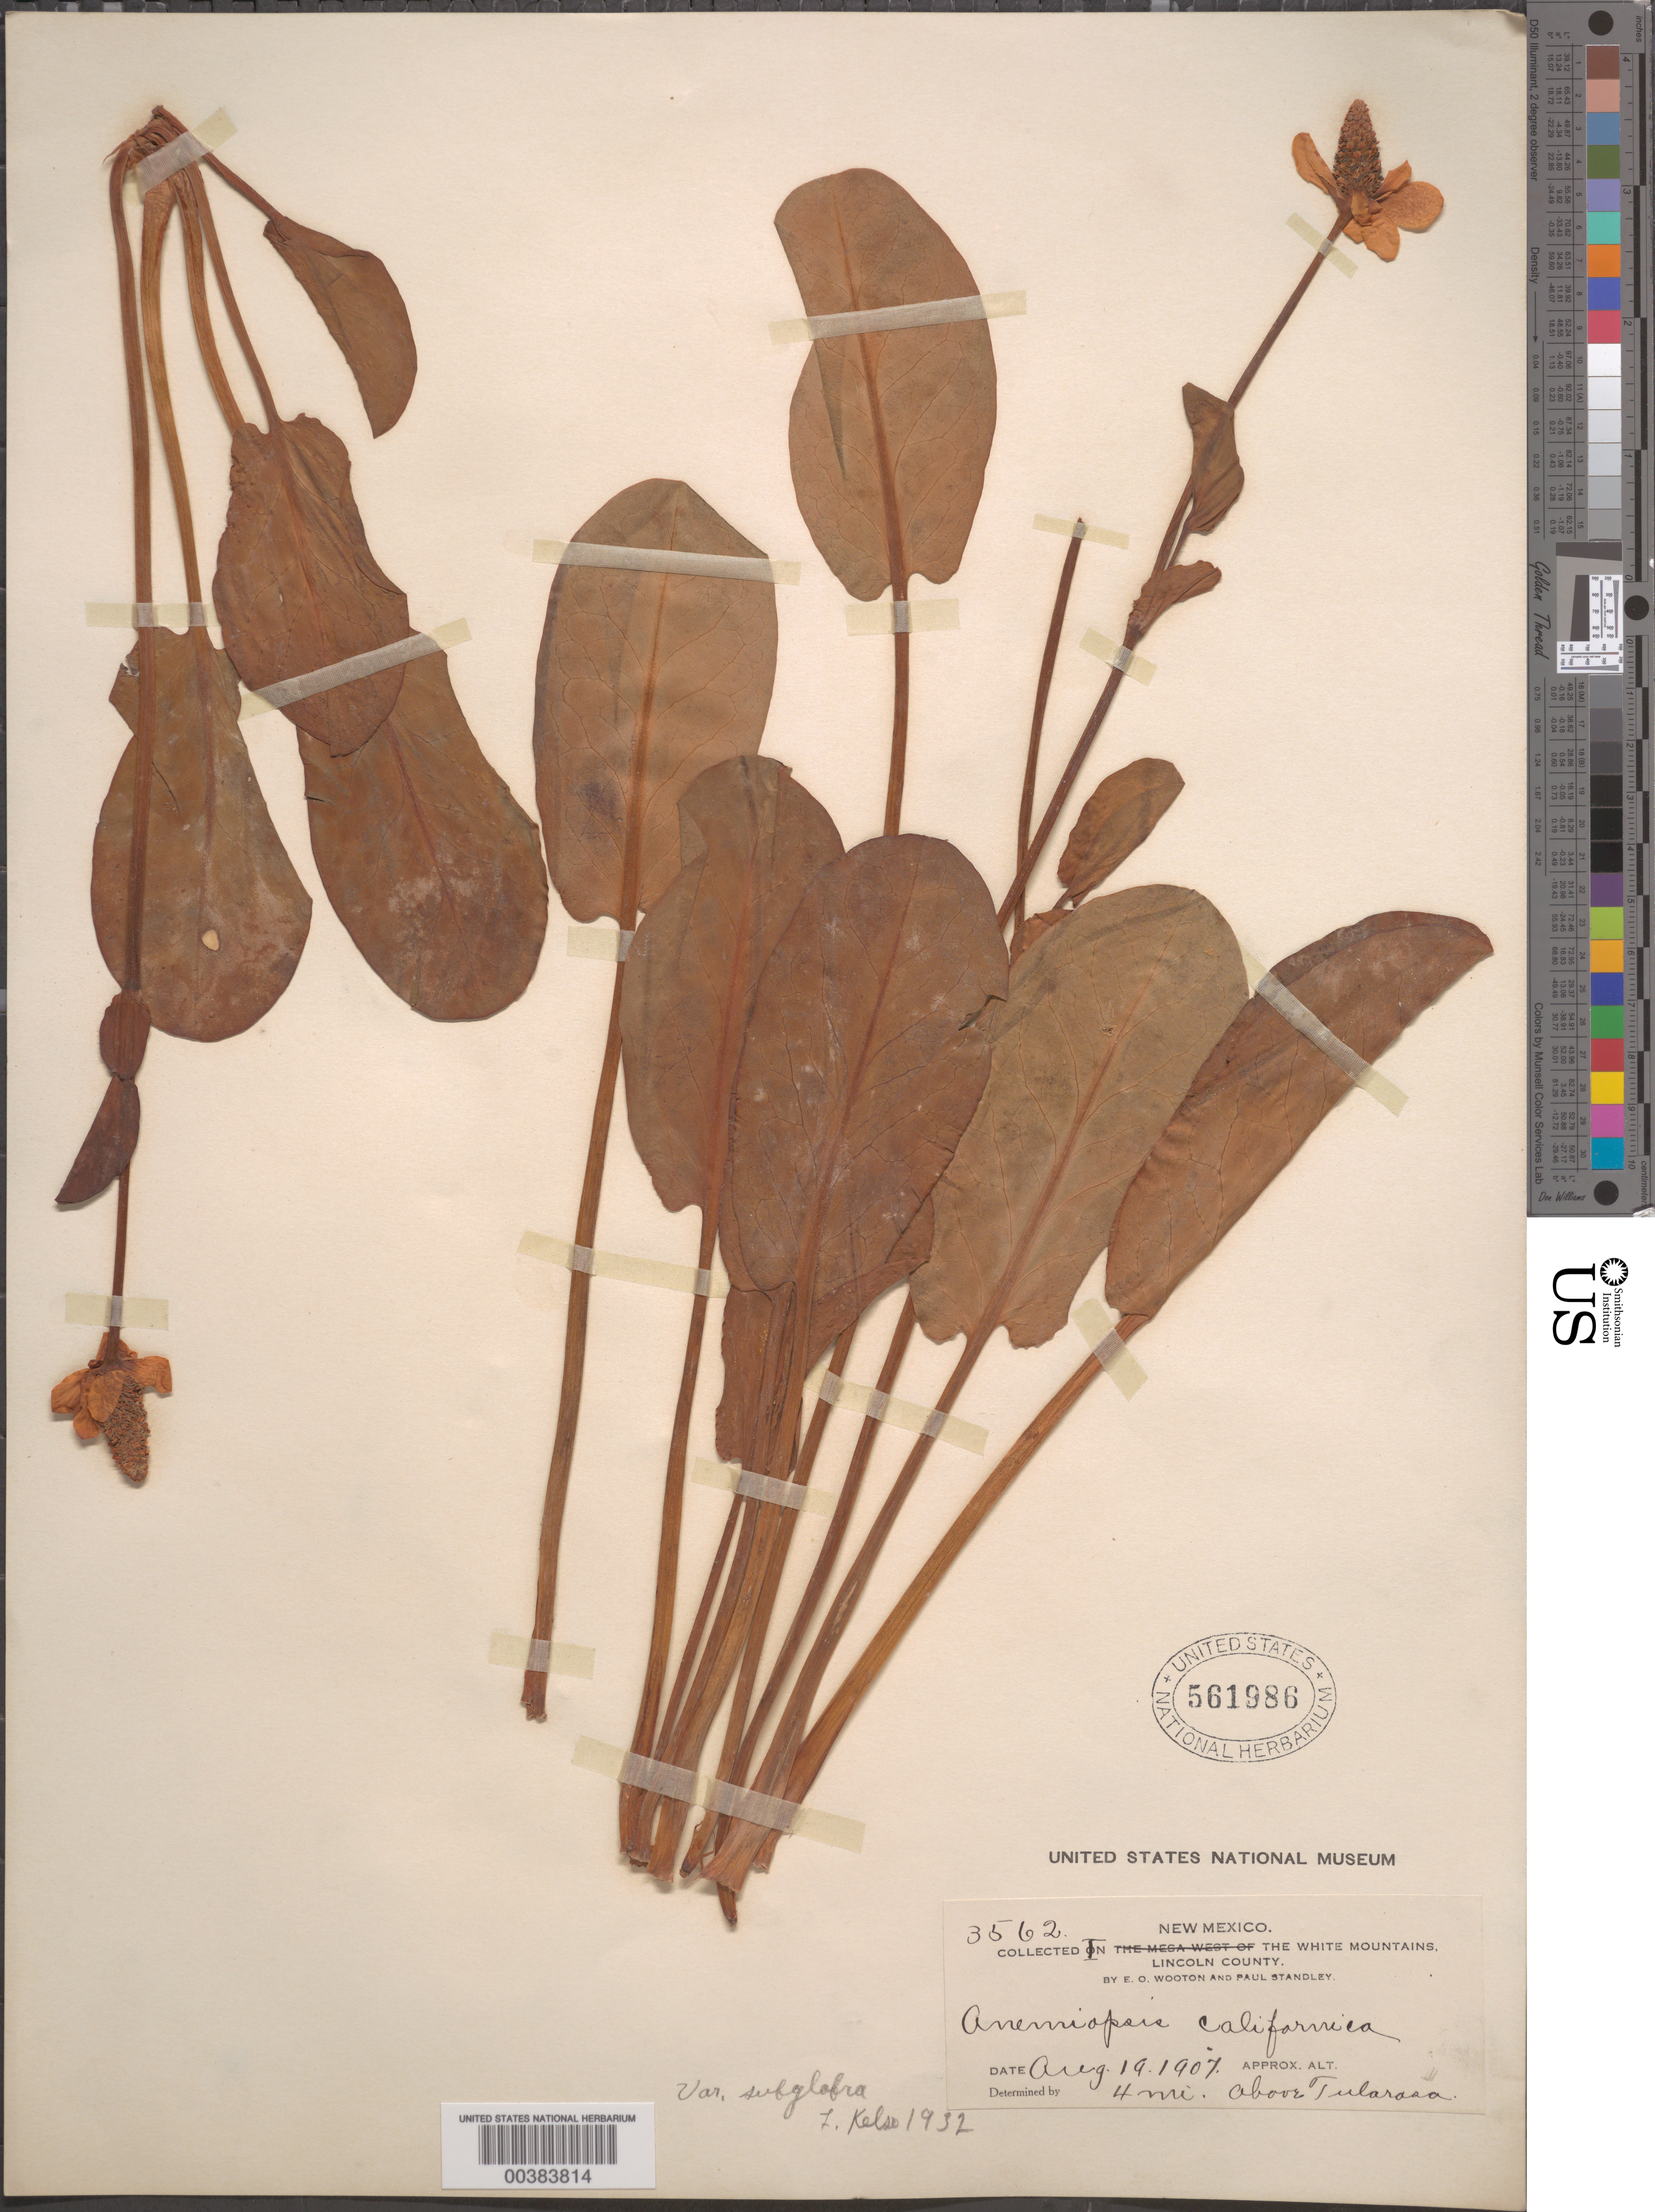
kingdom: Plantae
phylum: Tracheophyta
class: Magnoliopsida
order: Piperales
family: Saururaceae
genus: Anemopsis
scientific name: Anemopsis californica var. subglabra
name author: Kelso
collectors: E. O. Wooton & P. C. Standley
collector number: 3562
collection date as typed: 19 Aug 1907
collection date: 1907-08-19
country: United States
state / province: New Mexico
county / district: Lincoln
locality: White mts, above tularosa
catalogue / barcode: US 561986